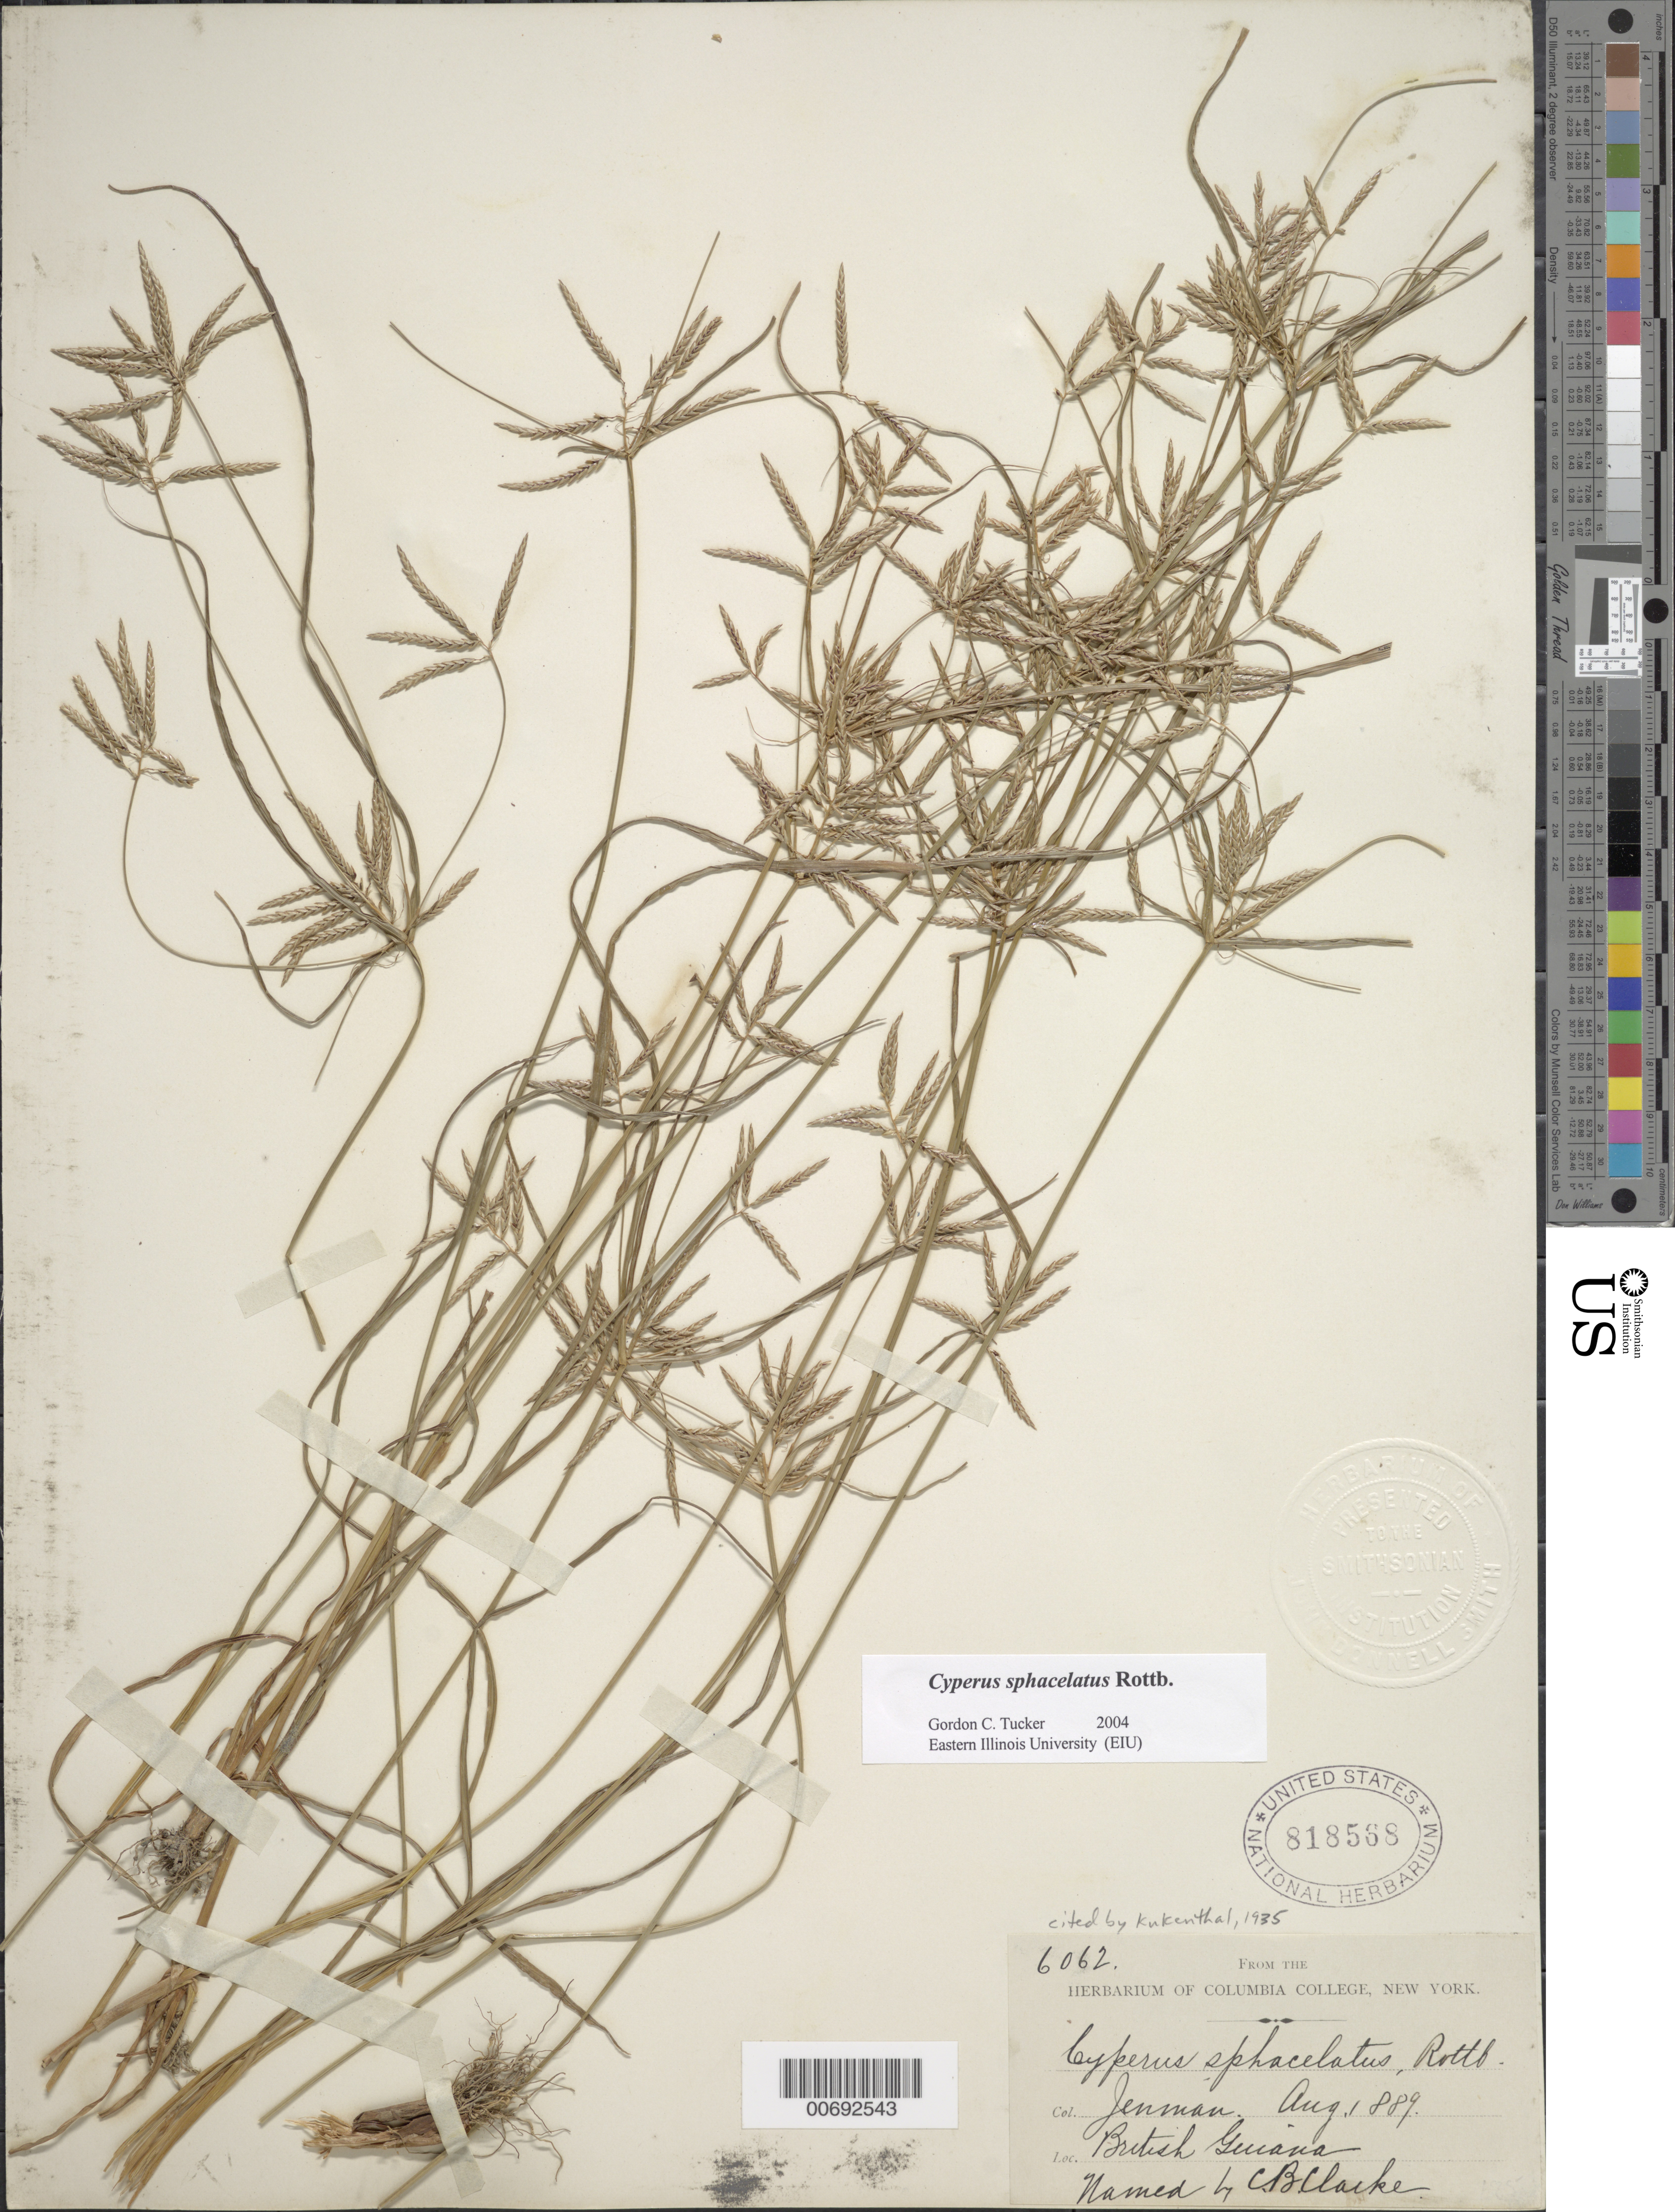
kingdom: Plantae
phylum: Tracheophyta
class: Liliopsida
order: Poales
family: Cyperaceae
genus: Cyperus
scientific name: Cyperus sphacelatus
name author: Rottb.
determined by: Tucker, G. C.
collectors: G. S. Jenman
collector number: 6062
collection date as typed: August 1889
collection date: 1889-08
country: Guyana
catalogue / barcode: US 818568